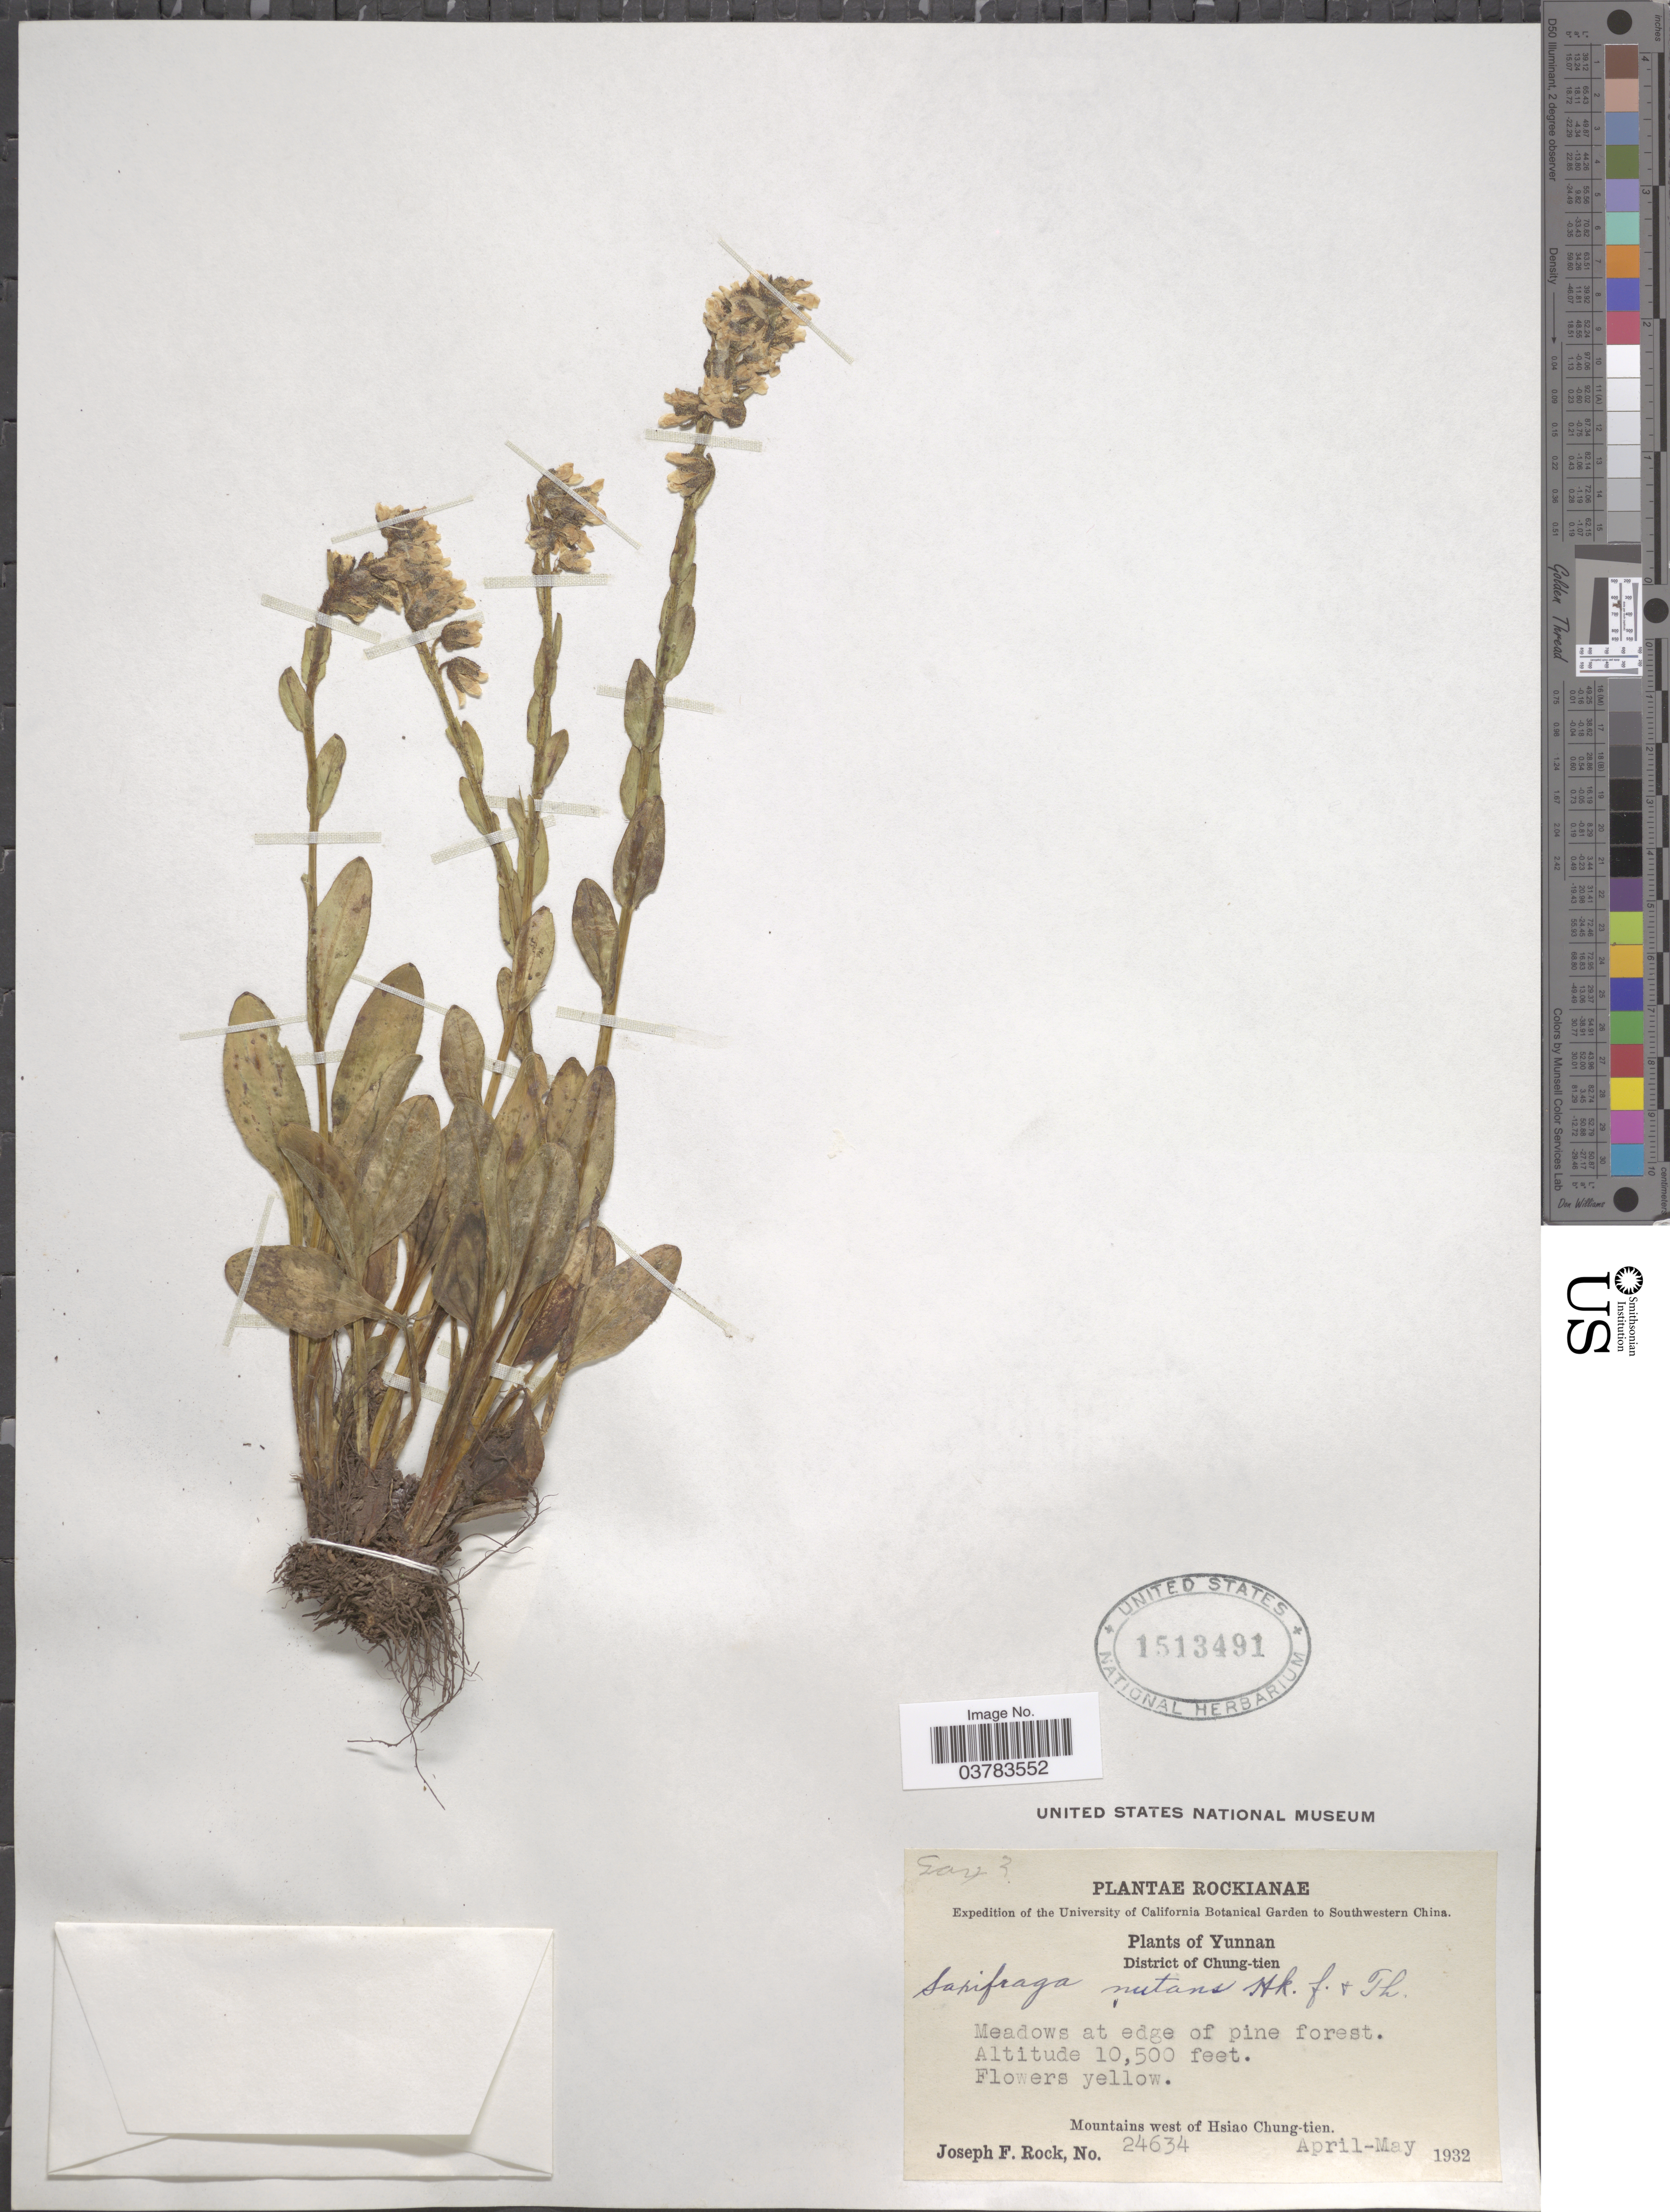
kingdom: Plantae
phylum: Tracheophyta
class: Magnoliopsida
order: Saxifragales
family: Saxifragaceae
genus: Saxifraga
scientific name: Saxifraga nutans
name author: Hook. f. & Thomson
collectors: J. F. Rock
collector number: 24634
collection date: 1932-04/1932-05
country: China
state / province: Yunnan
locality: Rockianae. Expedition of the University of California Botanical Garden to Southwestern China. District of Chung-tien. Meadows at edge of pine forest. Moutains west of Hsiao Chung-tien.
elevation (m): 3200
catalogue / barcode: US 1513491